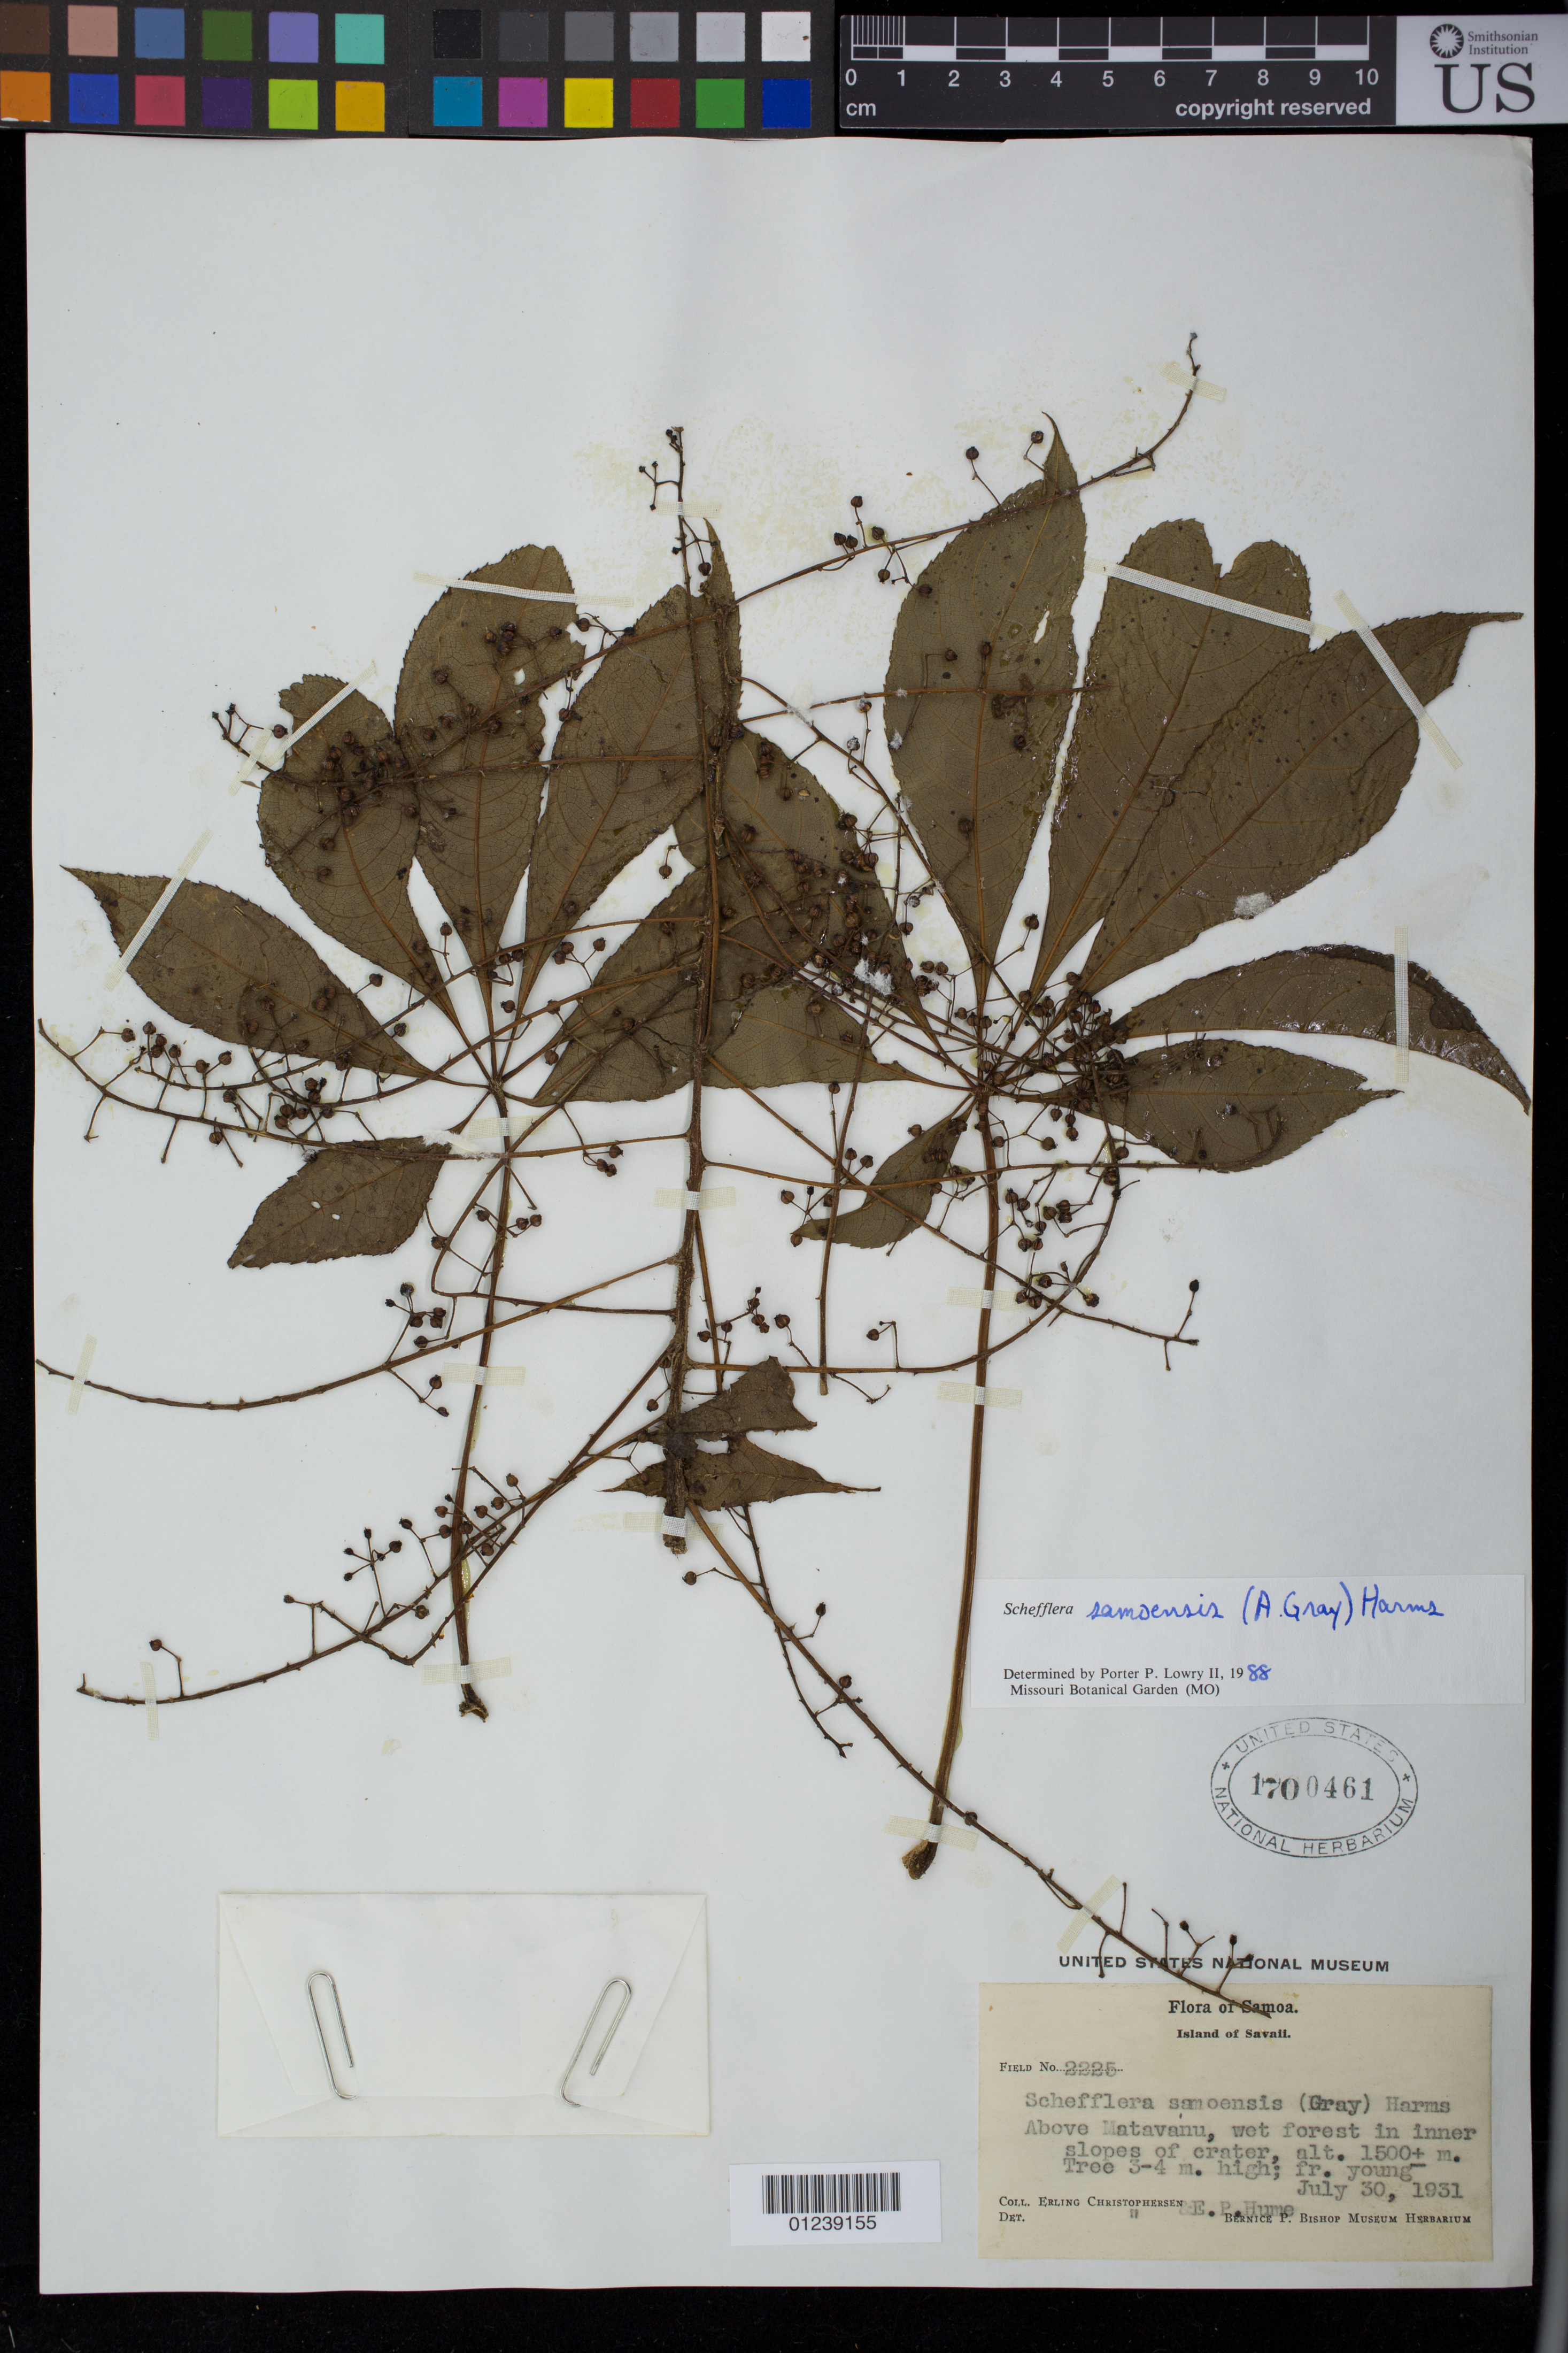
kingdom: Plantae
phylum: Tracheophyta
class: Magnoliopsida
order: Apiales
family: Araliaceae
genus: Schefflera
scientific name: Schefflera samoensis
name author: (A. Gray) Harms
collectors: E. Christophersen & E. P. Hume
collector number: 2225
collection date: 1931-07-30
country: Samoa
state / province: Gaga'emauga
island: Savai'i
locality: Island of Savaii. Above Matavanu, wet forest in inner slopes of crater.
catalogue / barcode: US 1700461